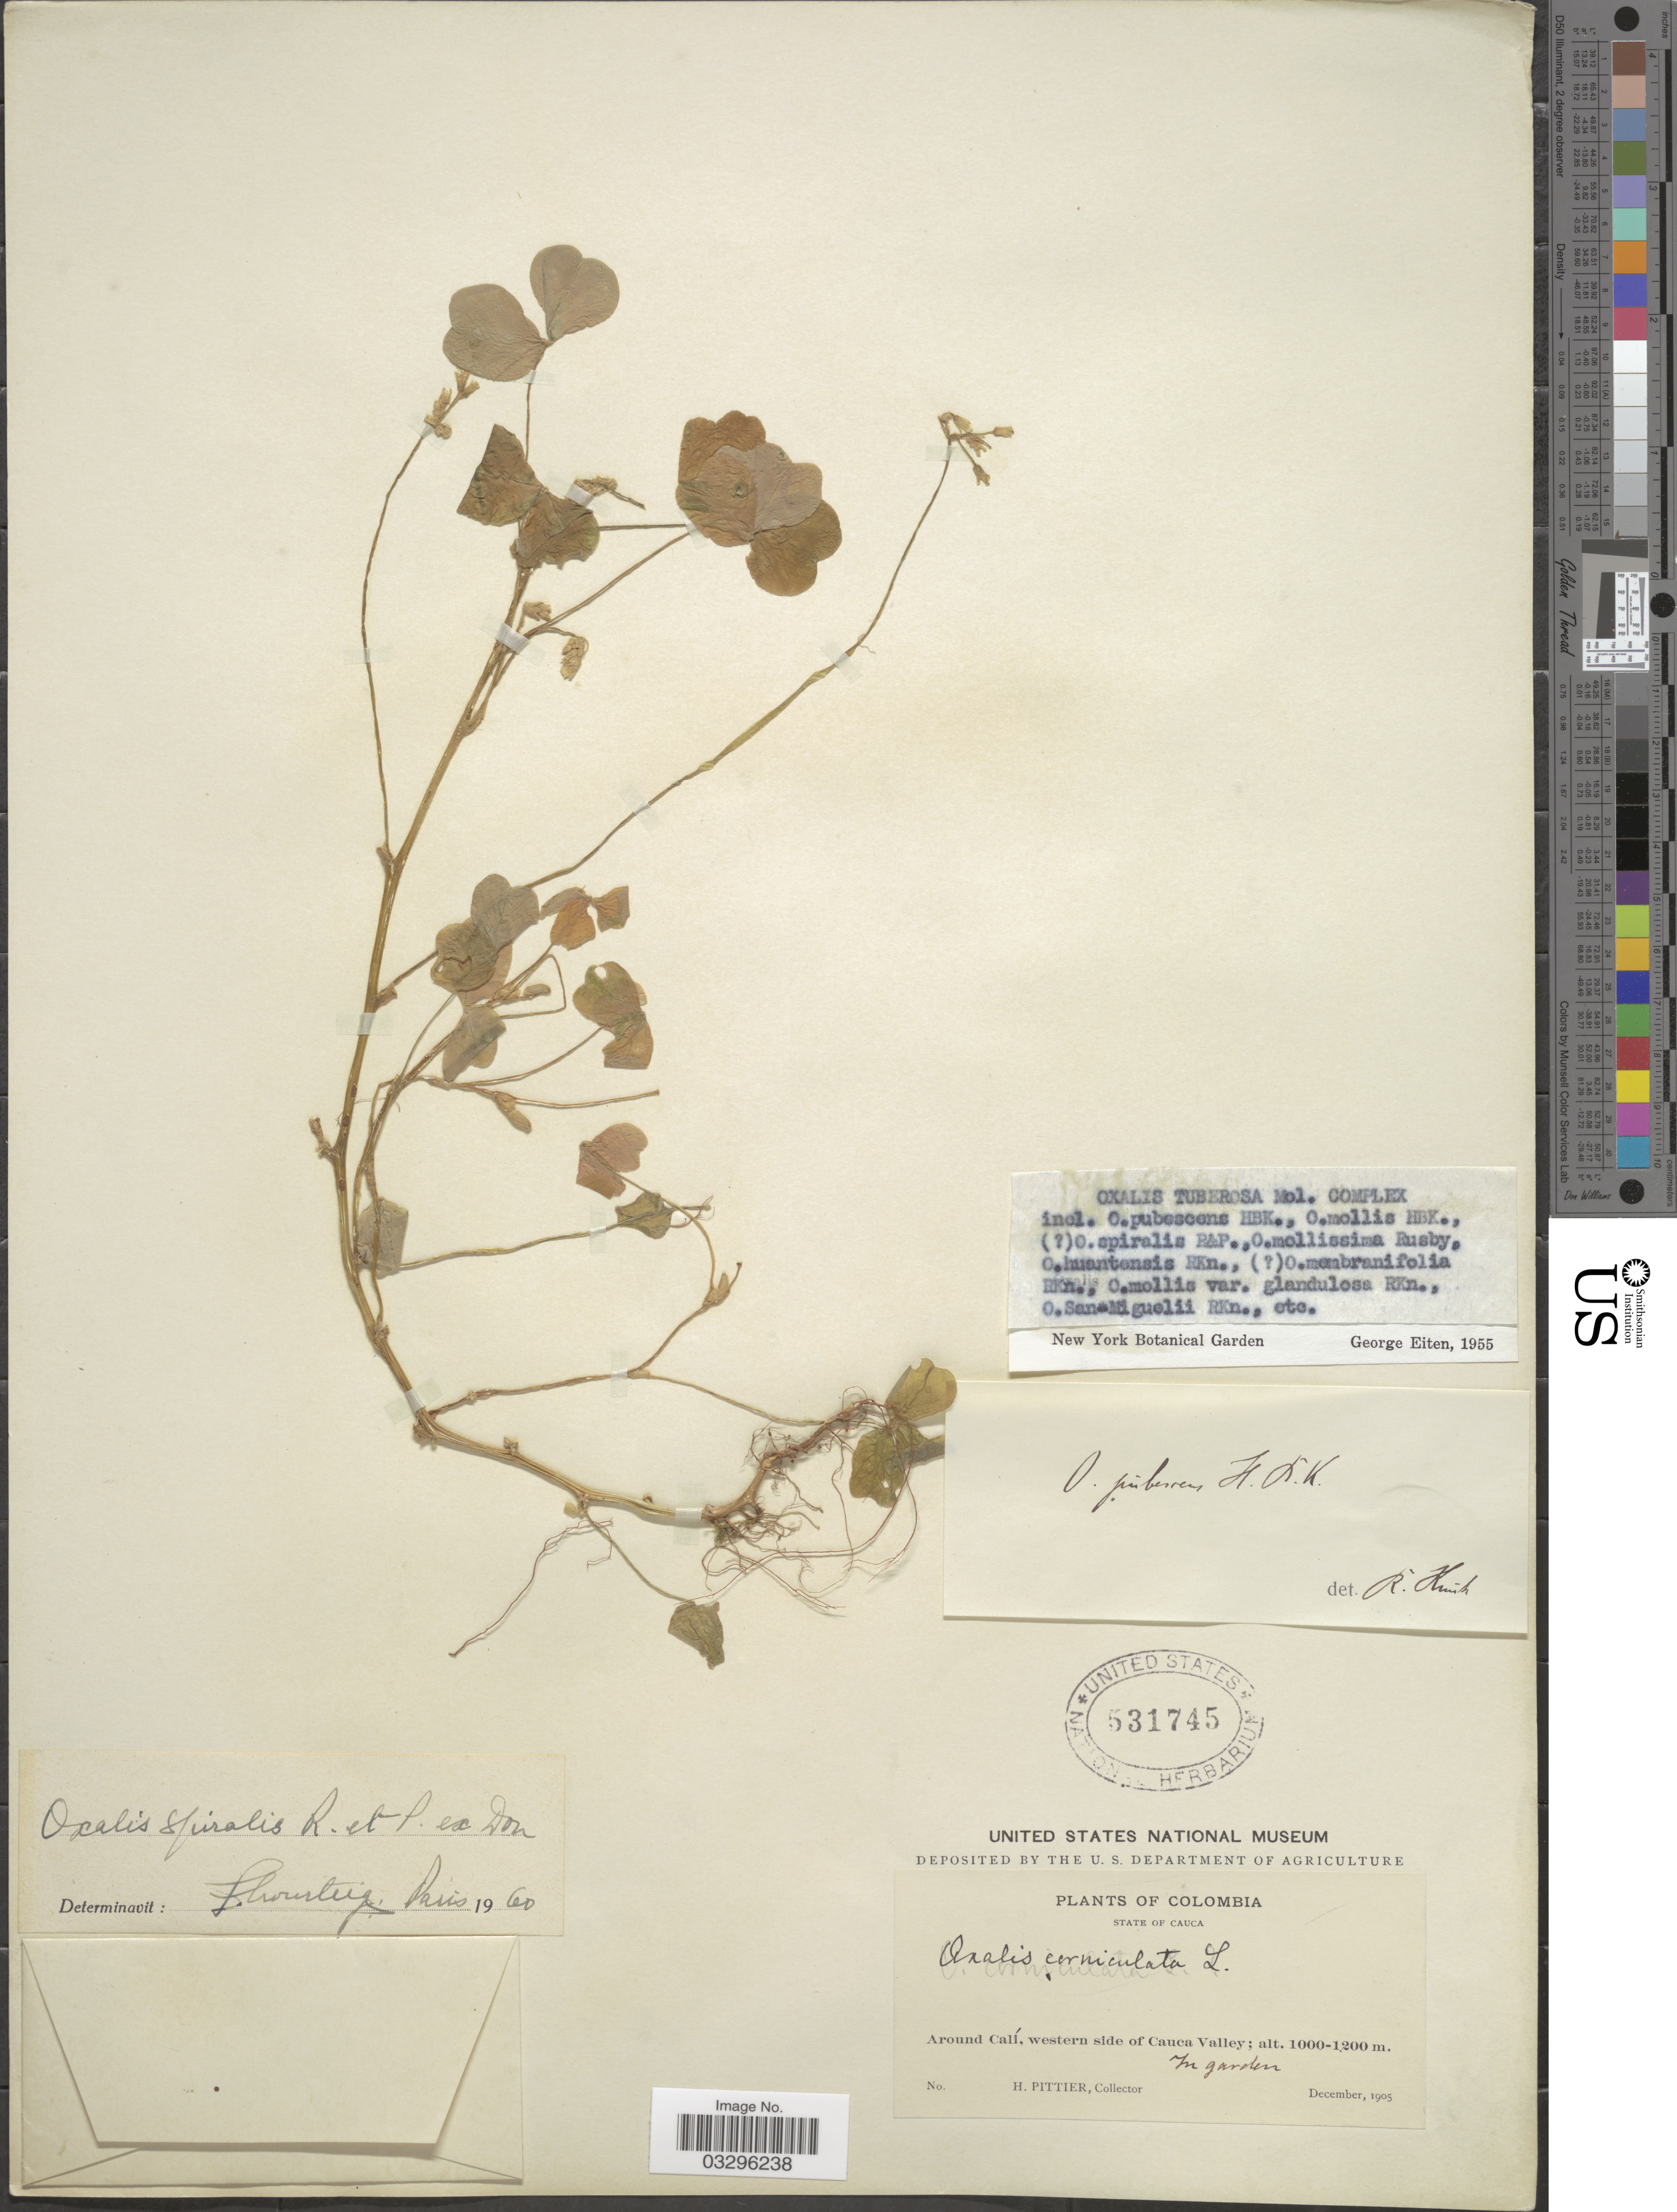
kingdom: Plantae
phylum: Tracheophyta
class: Magnoliopsida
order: Oxalidales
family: Oxalidaceae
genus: Oxalis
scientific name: Oxalis spiralis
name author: Ruiz & Pav. ex G. Don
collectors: H. F. Pittier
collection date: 1905-12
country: Colombia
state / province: Cauca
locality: Around Calí, western side of Cauca Valley.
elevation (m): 1000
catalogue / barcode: US 531745